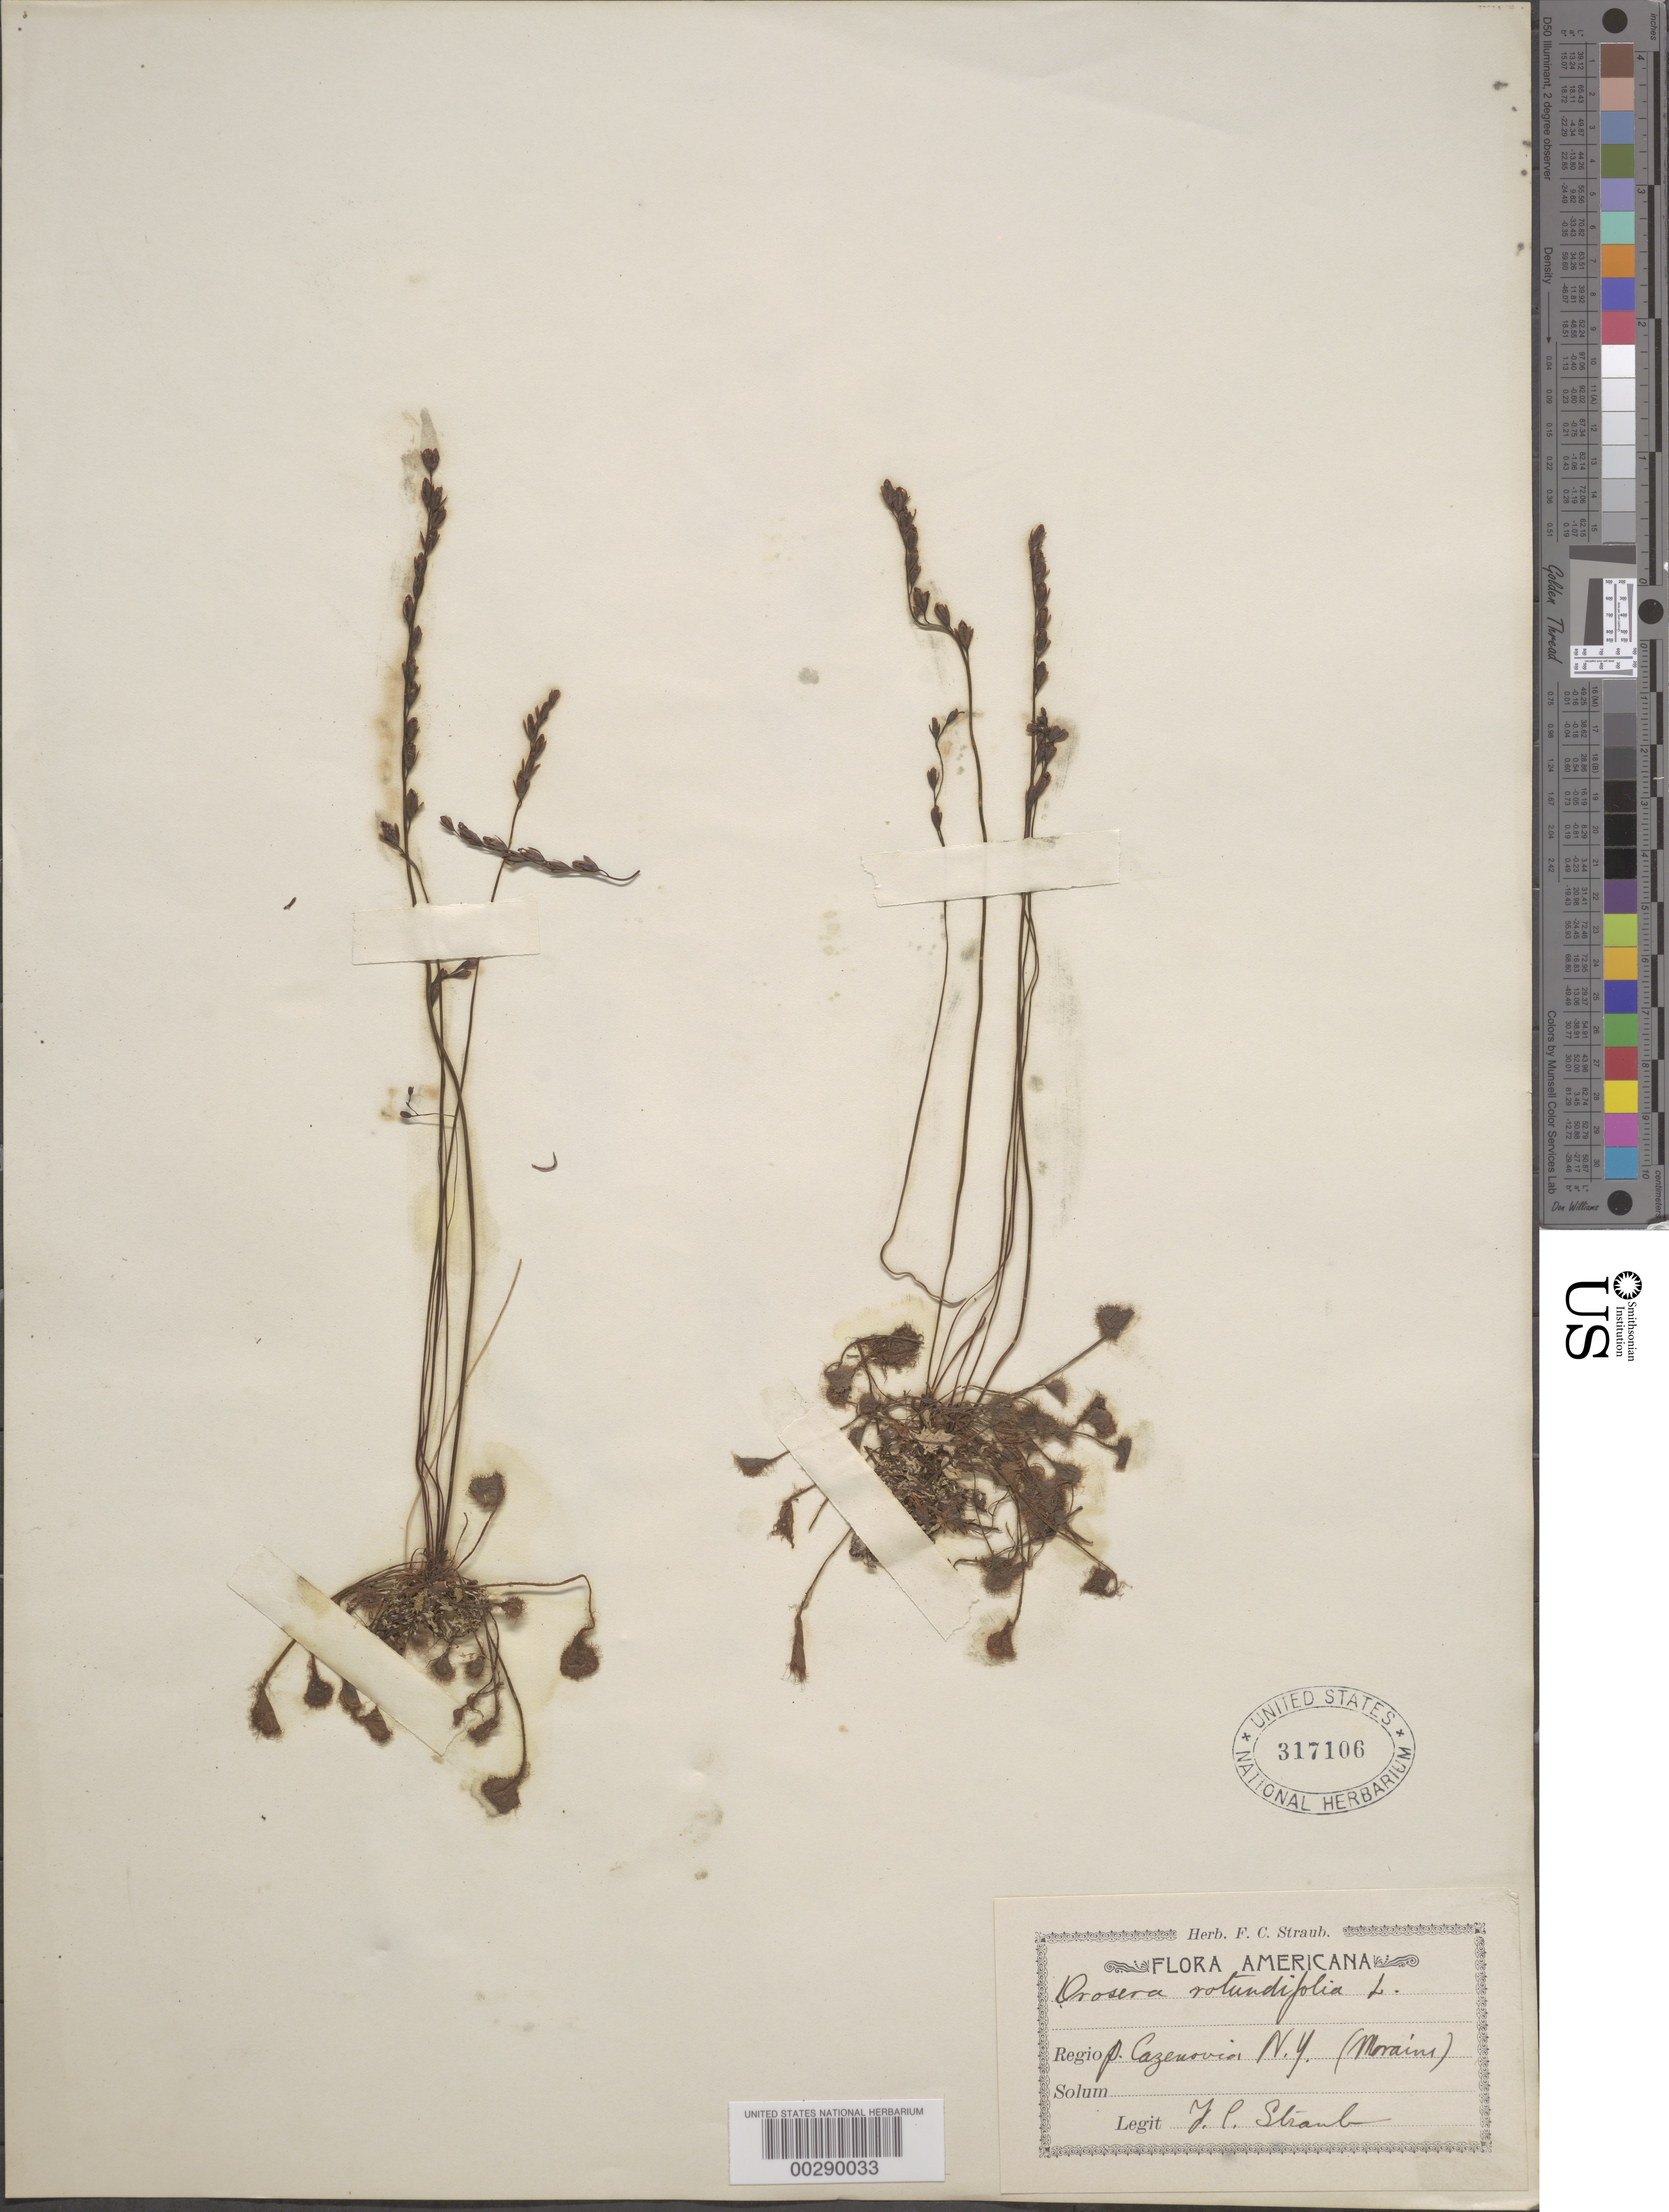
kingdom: Plantae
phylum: Tracheophyta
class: Magnoliopsida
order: Caryophyllales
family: Droseraceae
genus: Drosera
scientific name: Drosera rotundifolia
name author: L.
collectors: F. Straub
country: United States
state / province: New York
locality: P. cazenovia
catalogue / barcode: US 317106